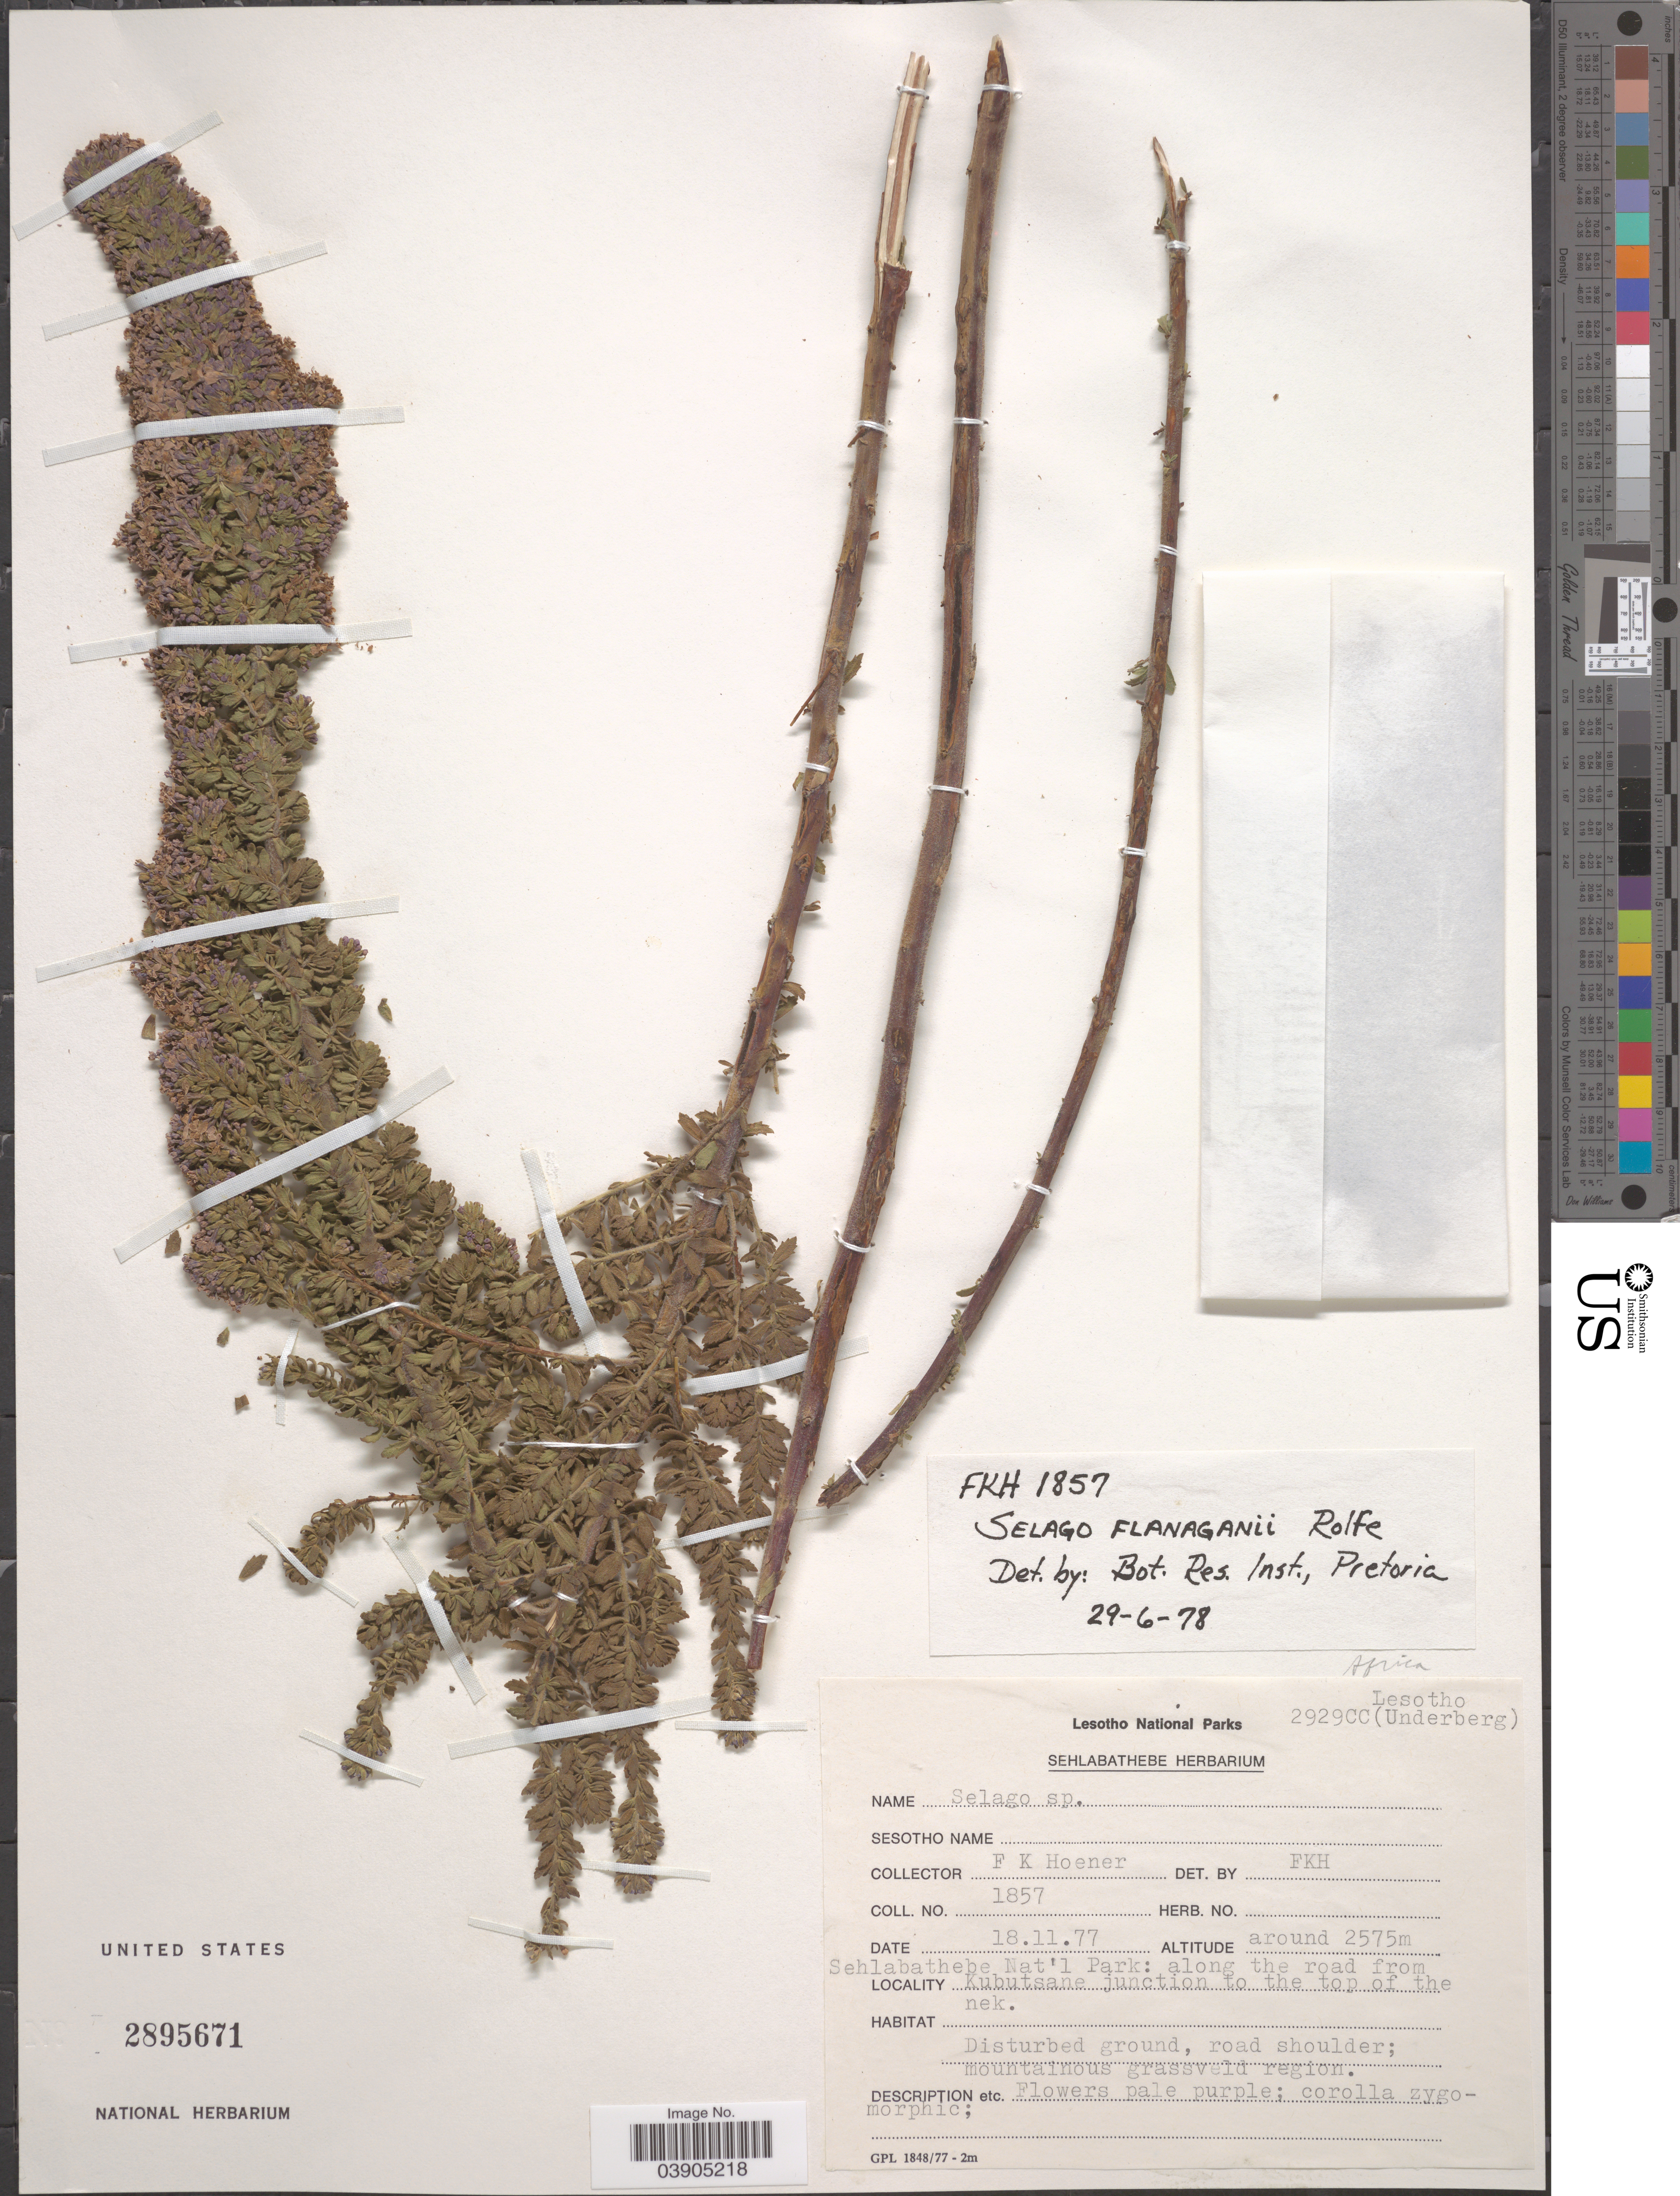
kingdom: Plantae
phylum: Tracheophyta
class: Magnoliopsida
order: Lamiales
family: Scrophulariaceae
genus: Selago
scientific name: Selago flanaganii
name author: Rolfe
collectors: F. Hoener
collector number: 1857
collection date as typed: Transcribed d/m/y: 18/11/77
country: Lesotho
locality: Sehlabathebe Nat'l Park: along the road from Kubutsane junction to the top of the nek.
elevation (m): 2575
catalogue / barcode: US 2895671